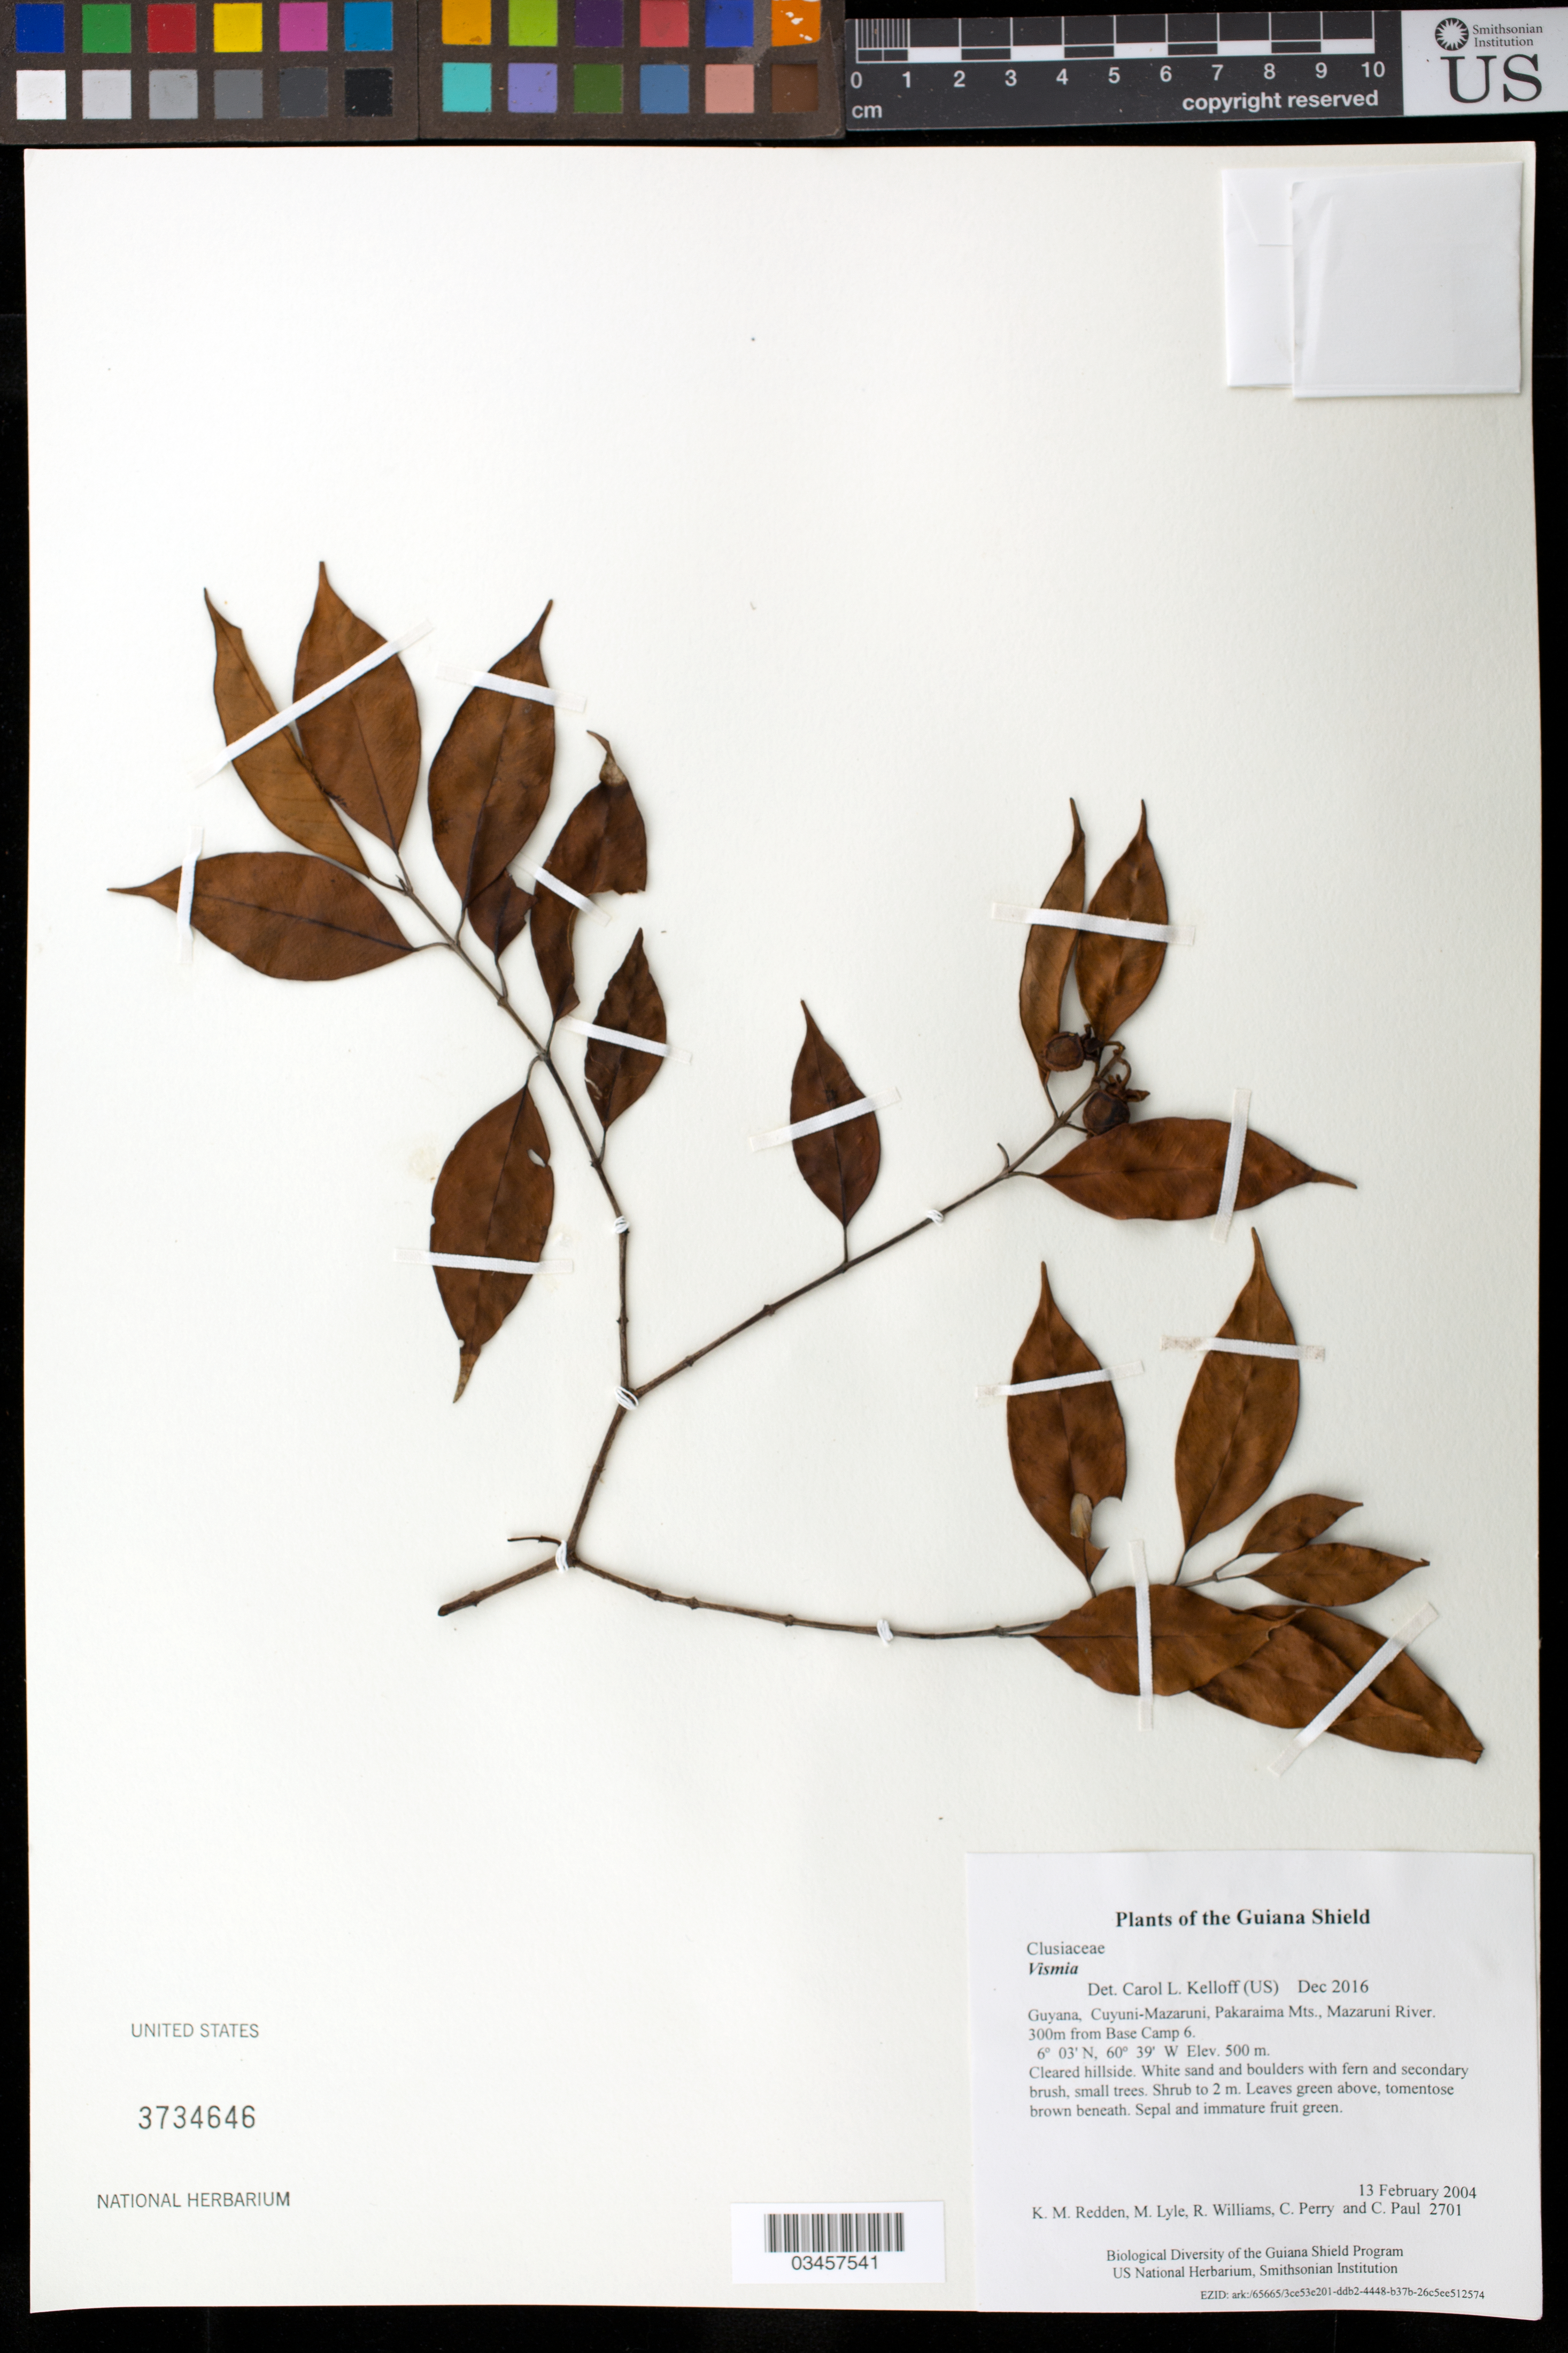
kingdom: Plantae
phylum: Tracheophyta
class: Magnoliopsida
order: Malpighiales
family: Hypericaceae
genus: Vismia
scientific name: Vismia sp.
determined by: Kelloff, Carol L., (US), Smithsonian Institution - National Museum of Natural History (UNITED STATES)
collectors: K. M. Redden, M. Lyle, R. Williams, C. Perry & C. Paul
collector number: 2701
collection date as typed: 13 February 2004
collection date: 2004-02-13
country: Guyana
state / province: Cuyuni-Mazaruni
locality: Pakaraima Mts., Mazaruni River. 300m from Base Camp 6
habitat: Cleared hillside. White sand and boulders with fern and secondary brush, small trees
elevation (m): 500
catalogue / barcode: US 3734646